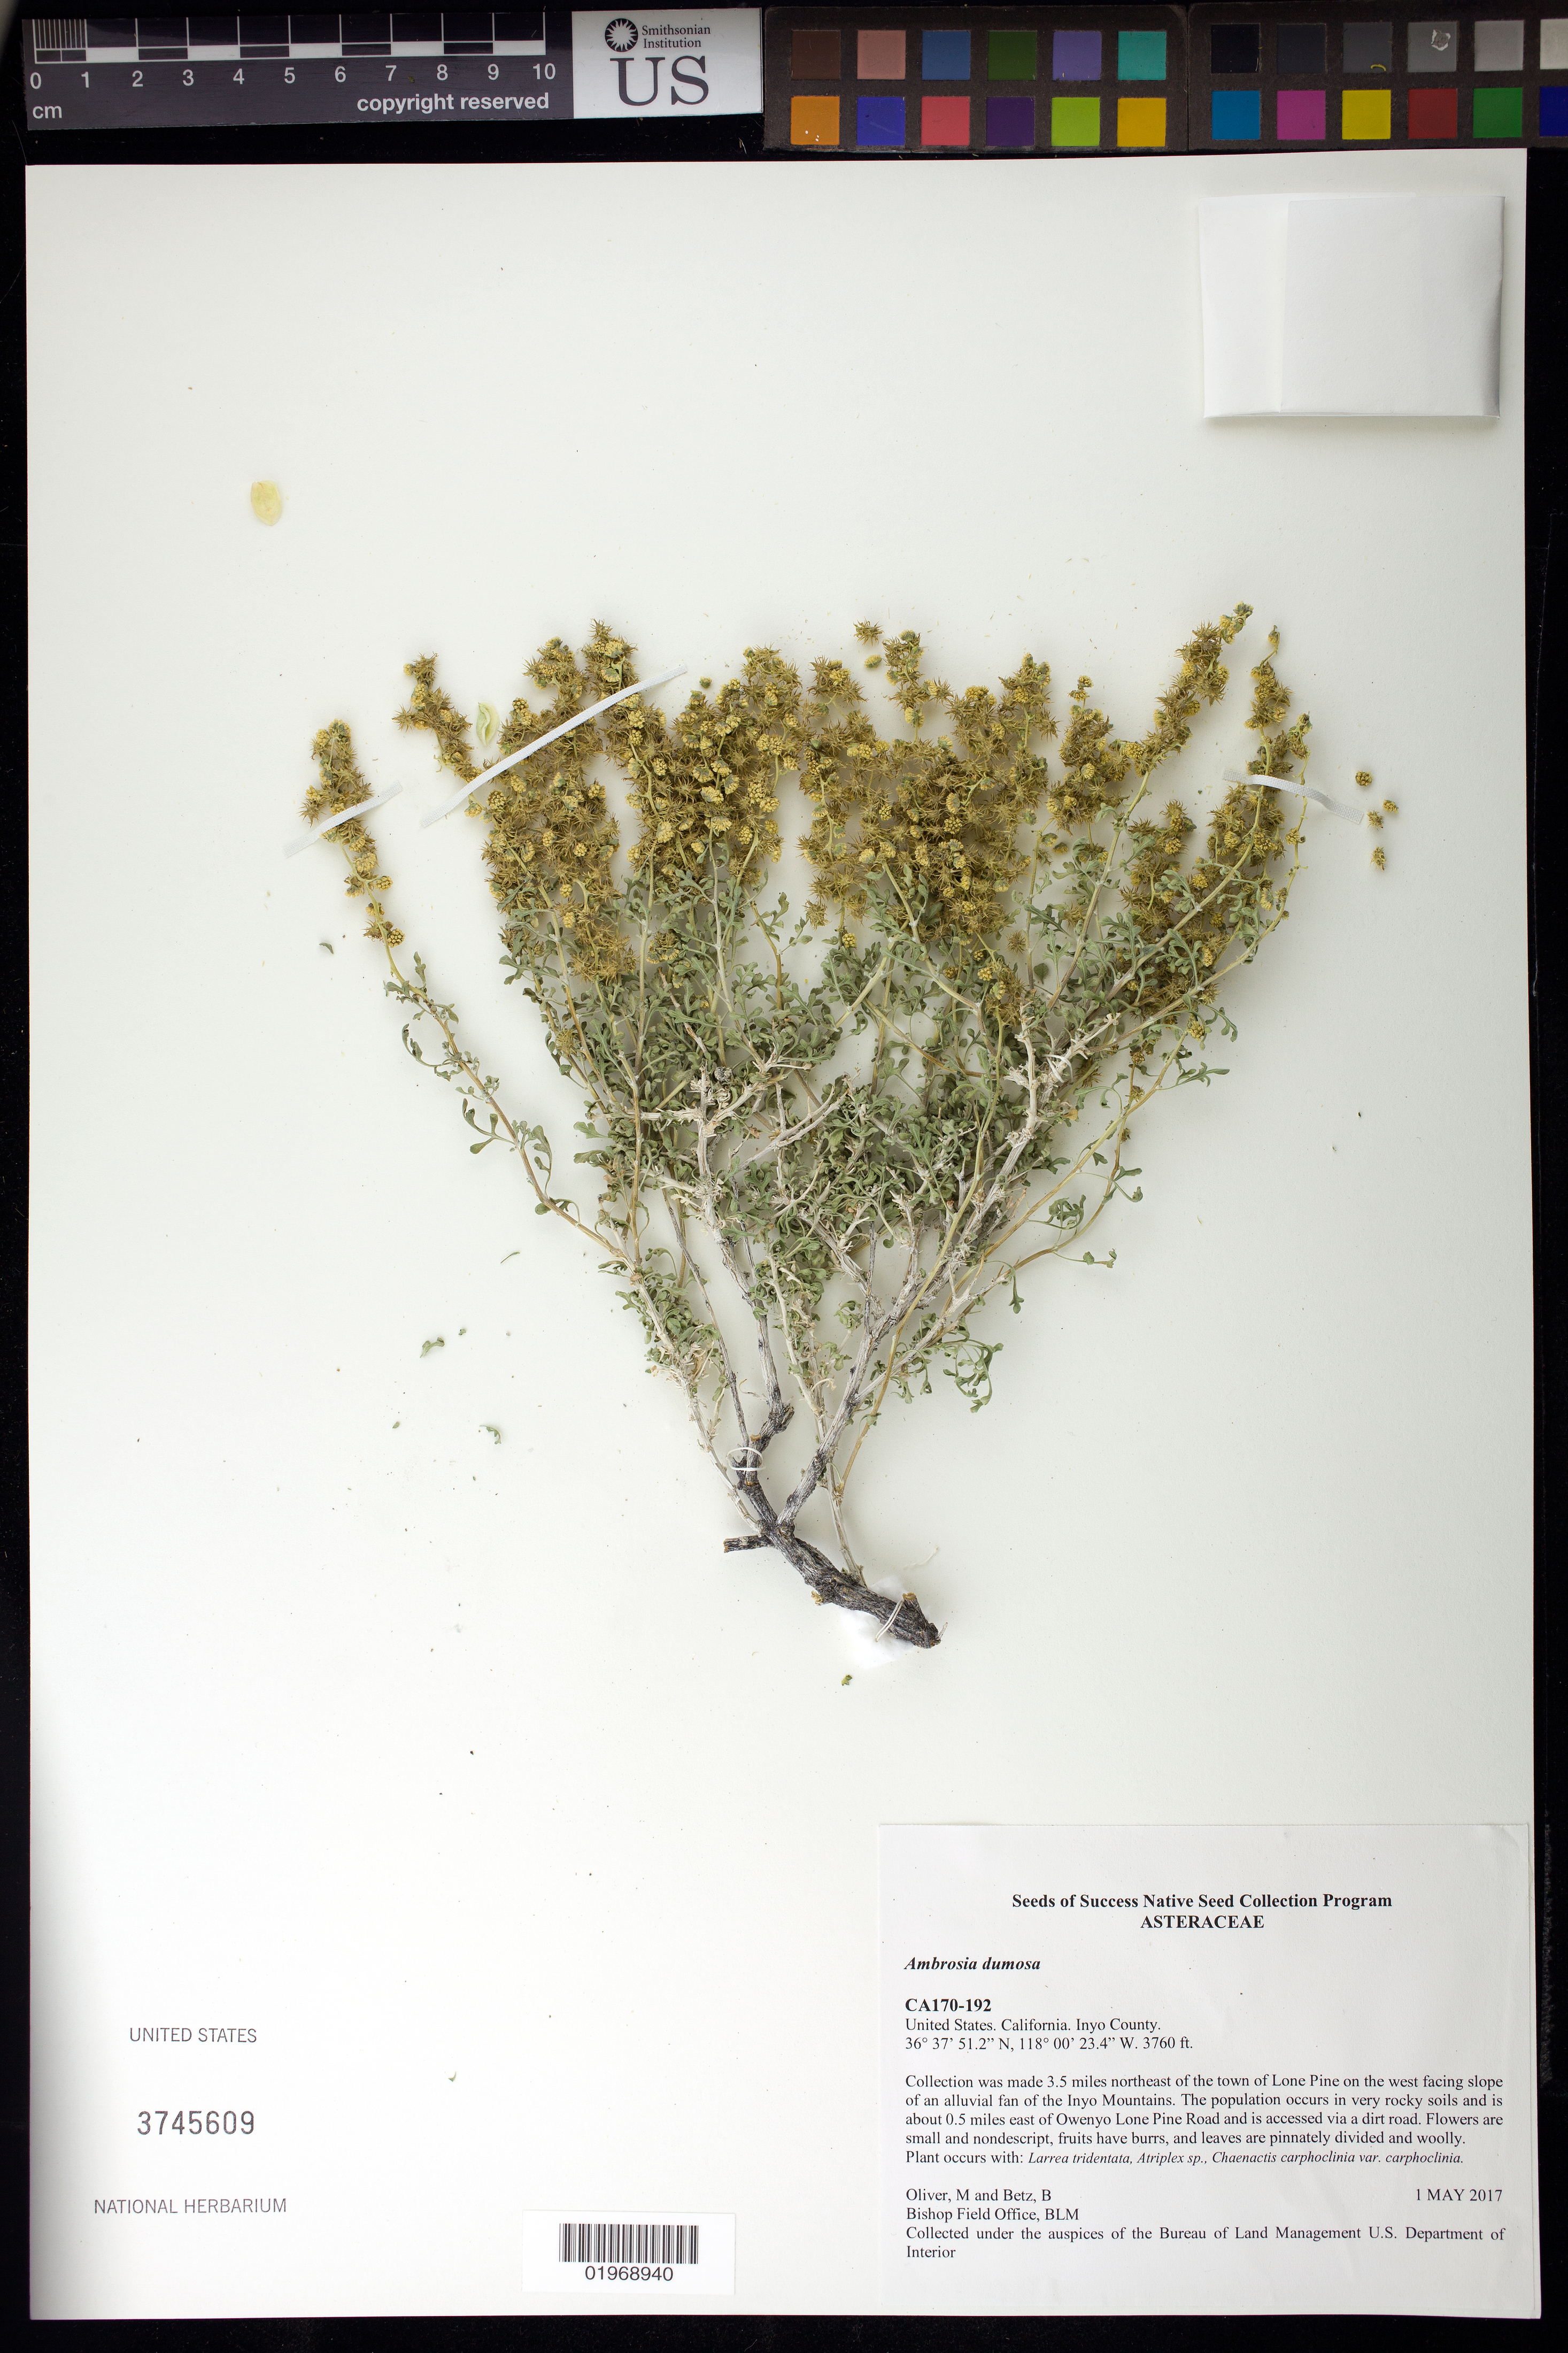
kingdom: Plantae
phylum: Tracheophyta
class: Magnoliopsida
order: Asterales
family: Asteraceae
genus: Ambrosia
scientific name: Ambrosia dumosa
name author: (A. Gray) W.W.Payne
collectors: M. Oliver & B. Betz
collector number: CA170-192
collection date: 2017-05-01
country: United States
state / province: California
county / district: Inyo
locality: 3.5 mi. NE of Lone Pine, W slope of Inyo Mts.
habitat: Rocky soils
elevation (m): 1146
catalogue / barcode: US 3745609